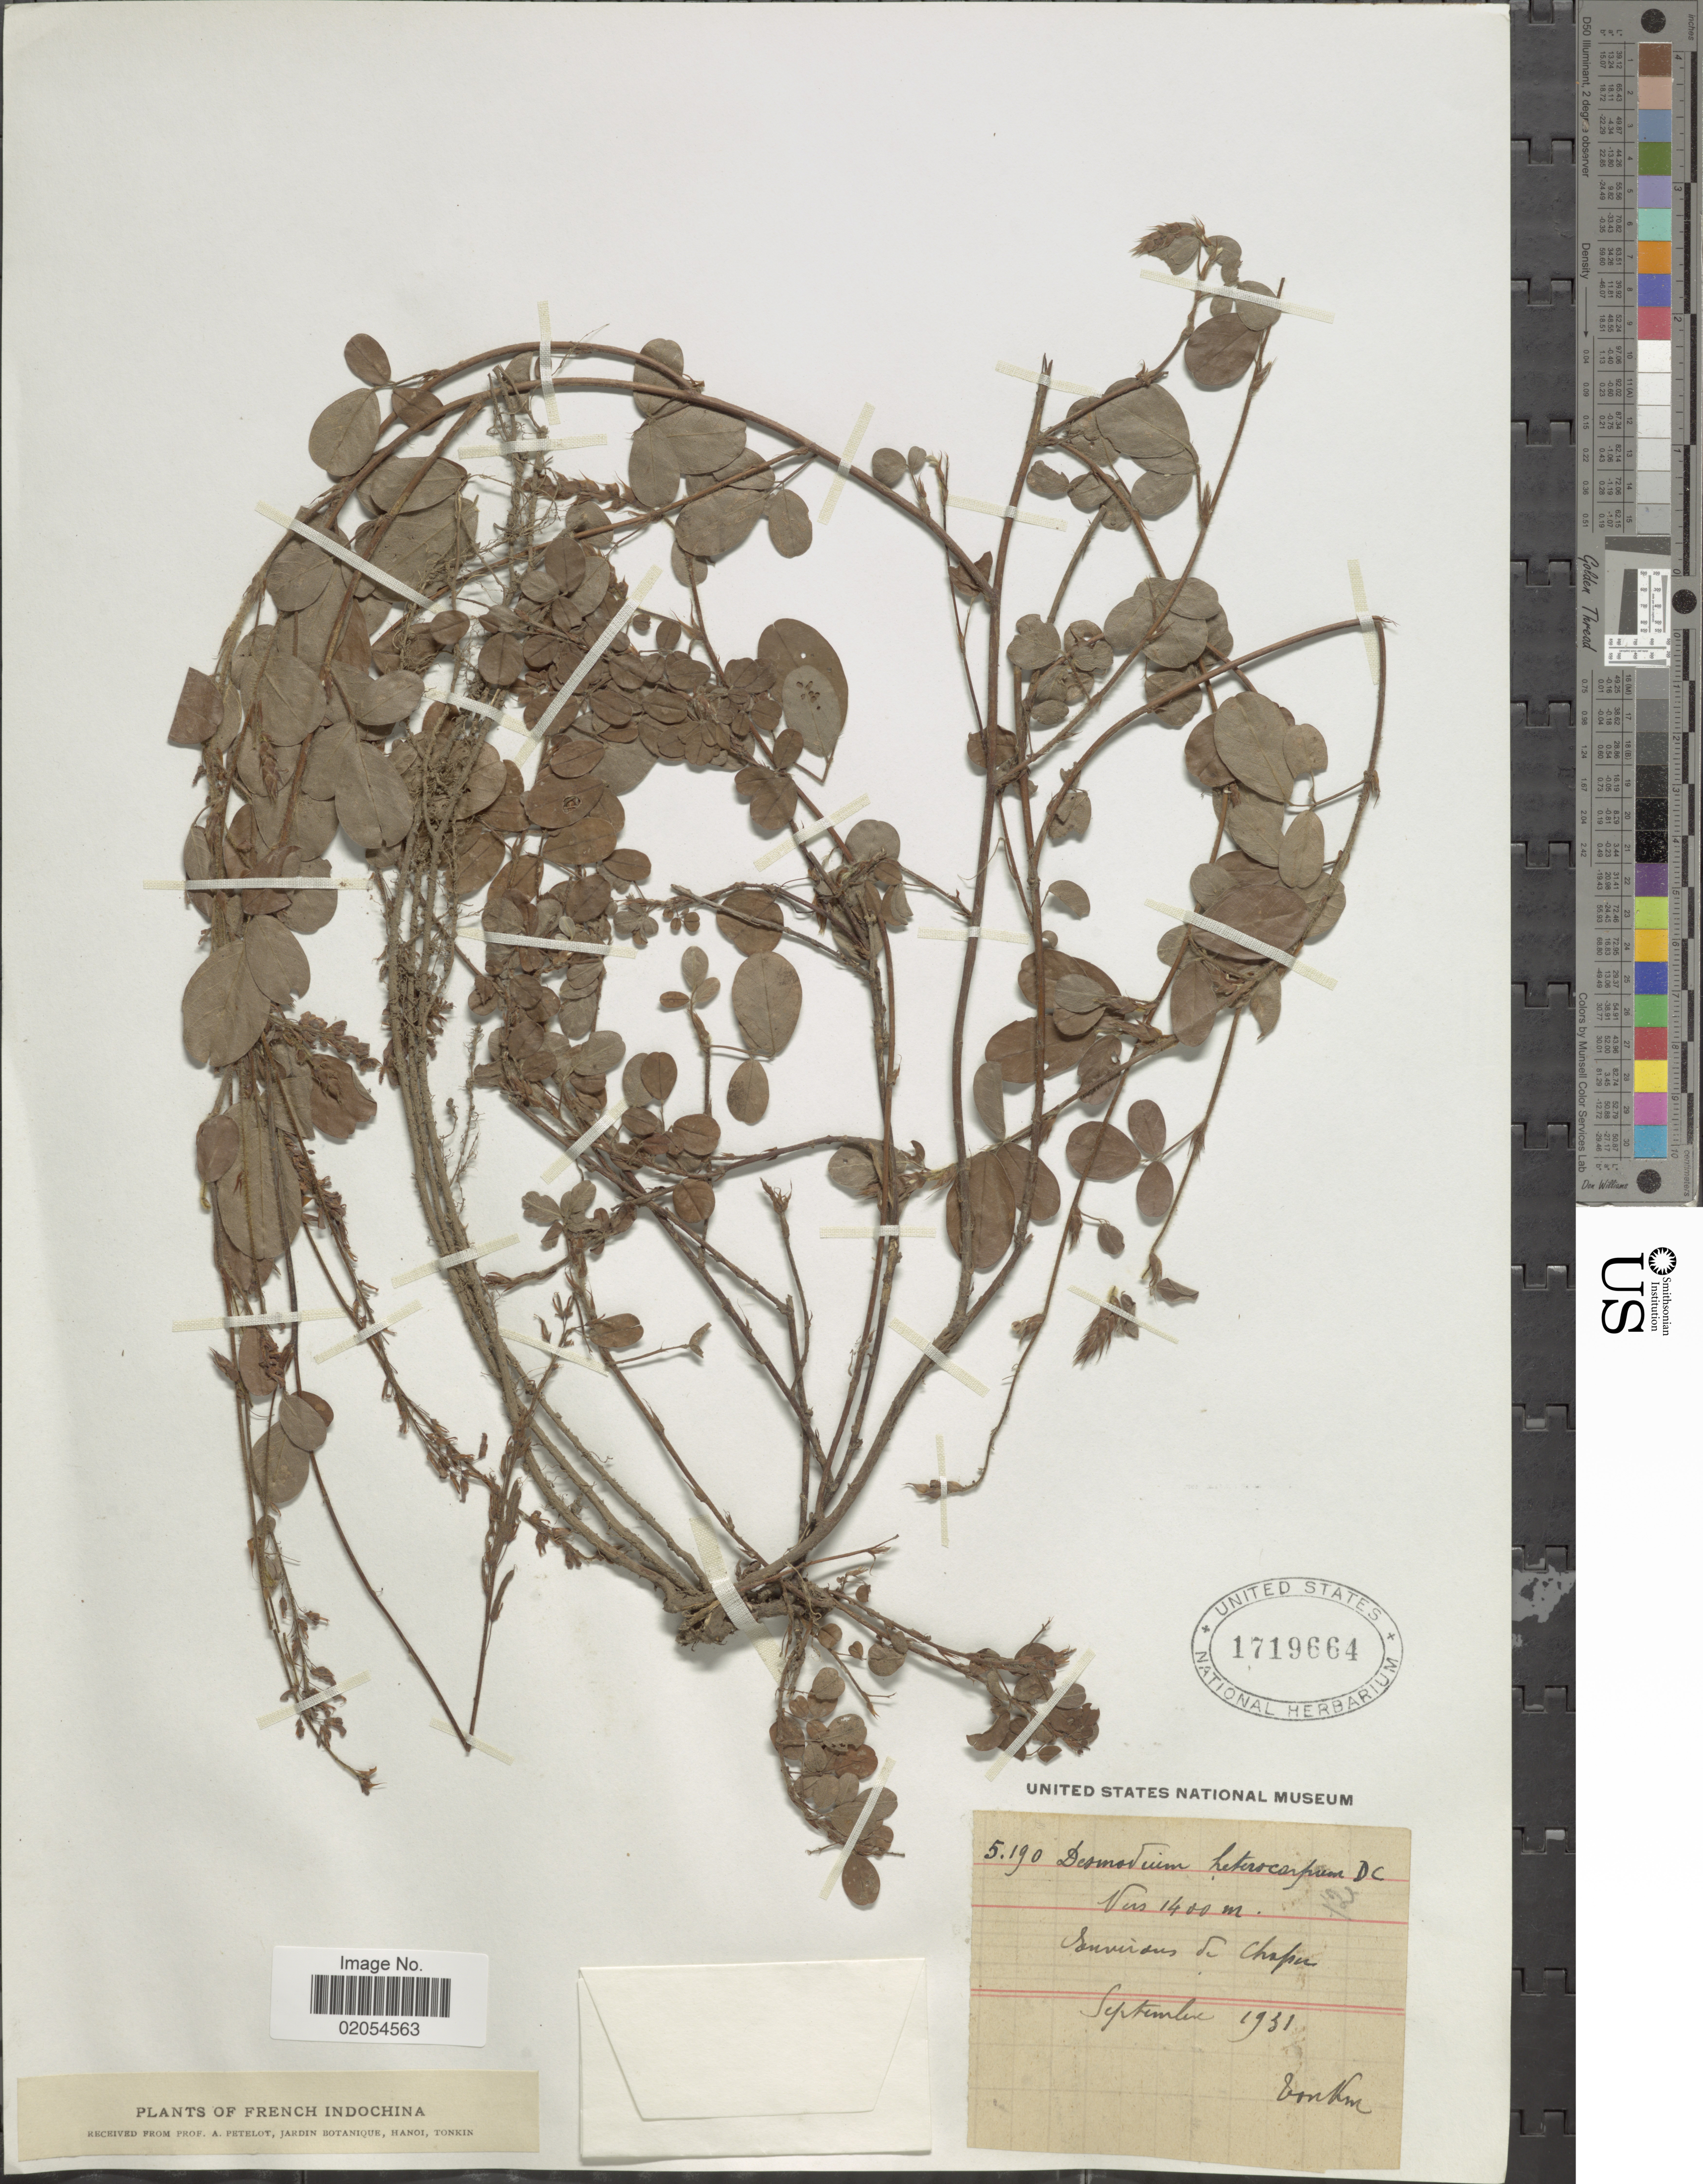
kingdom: Plantae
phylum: Tracheophyta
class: Magnoliopsida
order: Fabales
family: Fabaceae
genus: Grona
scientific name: Grona heterocarpos subsp. heterocarpos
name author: (L.) H. Ohashi & K. Ohashi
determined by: Strong, Mark T., (BOT), Smithsonian Institution - National Museum of Natural History (UNITED STATES)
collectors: A. Petelot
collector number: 5190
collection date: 1931-09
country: Vietnam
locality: Tonkin. Environs de Chapu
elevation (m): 1400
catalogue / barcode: US 1719664